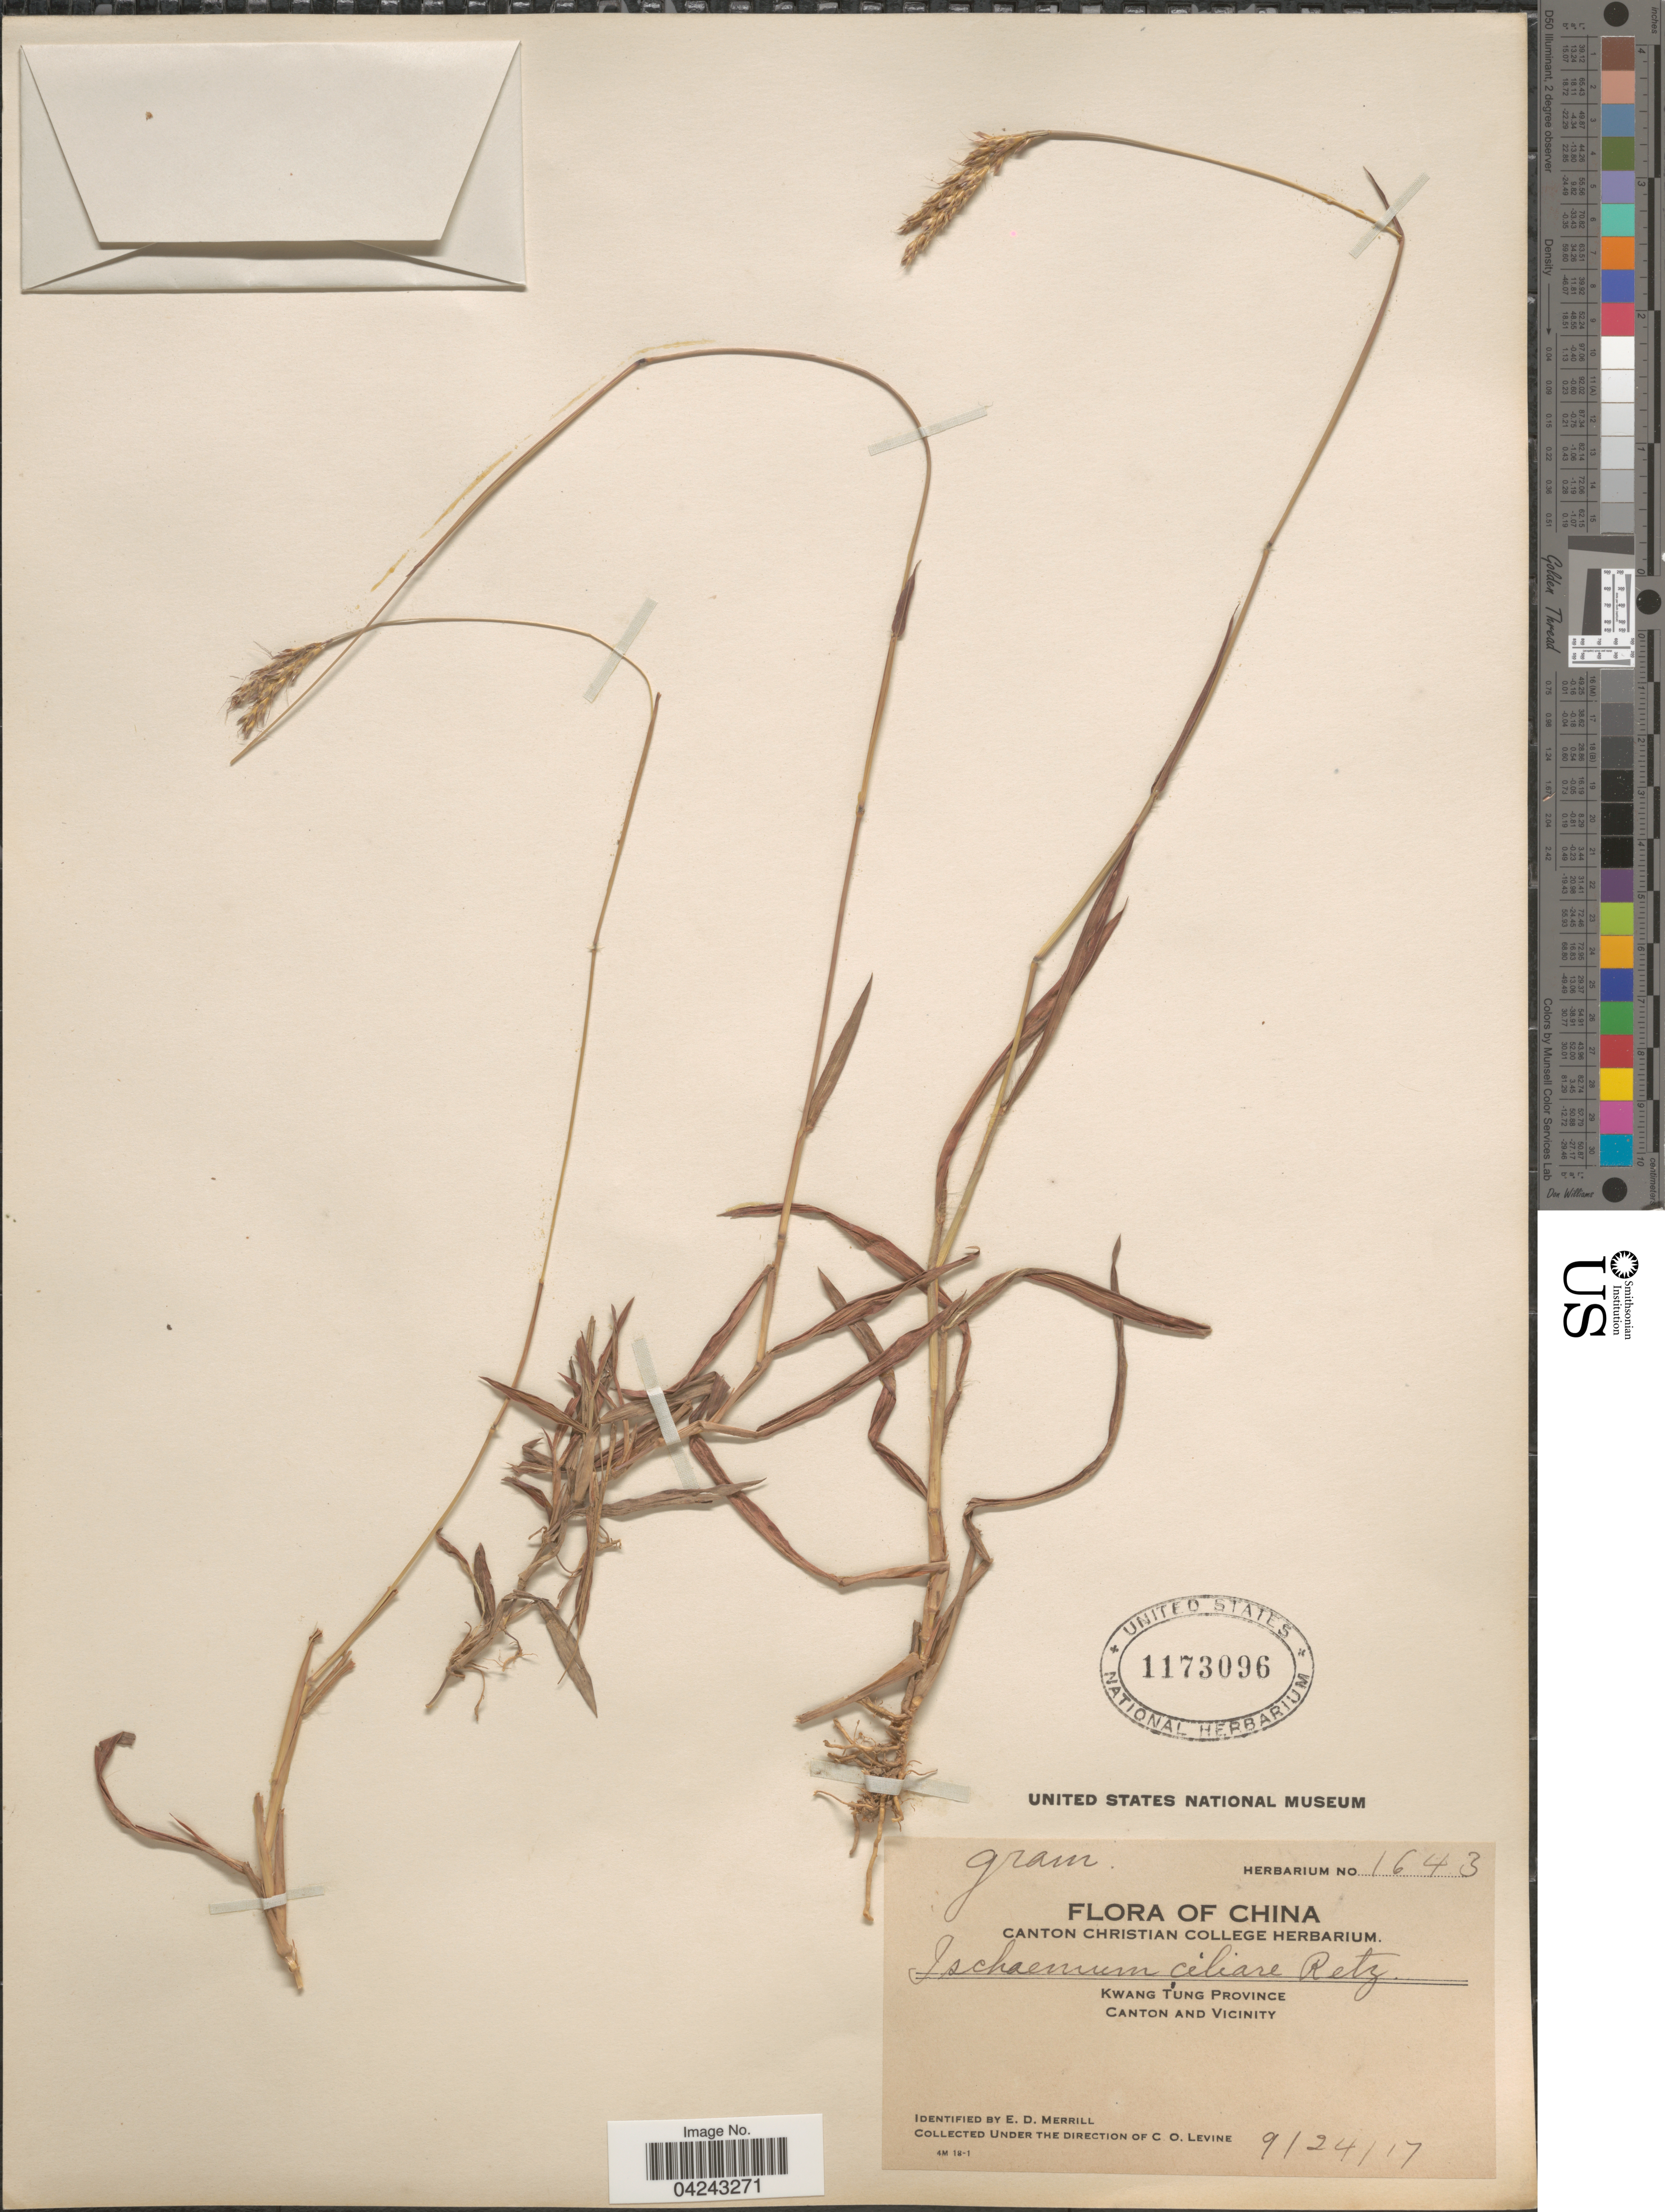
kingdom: Plantae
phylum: Tracheophyta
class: Liliopsida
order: Poales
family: Poaceae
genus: Ischaemum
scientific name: Ischaemum ciliare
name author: Retz.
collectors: C. O. Levine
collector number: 1643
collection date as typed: Transcribed d/m/y: 24/9/17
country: China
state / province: Guangdong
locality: Kwang Tung Province. Canton and Vicinity.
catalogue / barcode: US 1173096